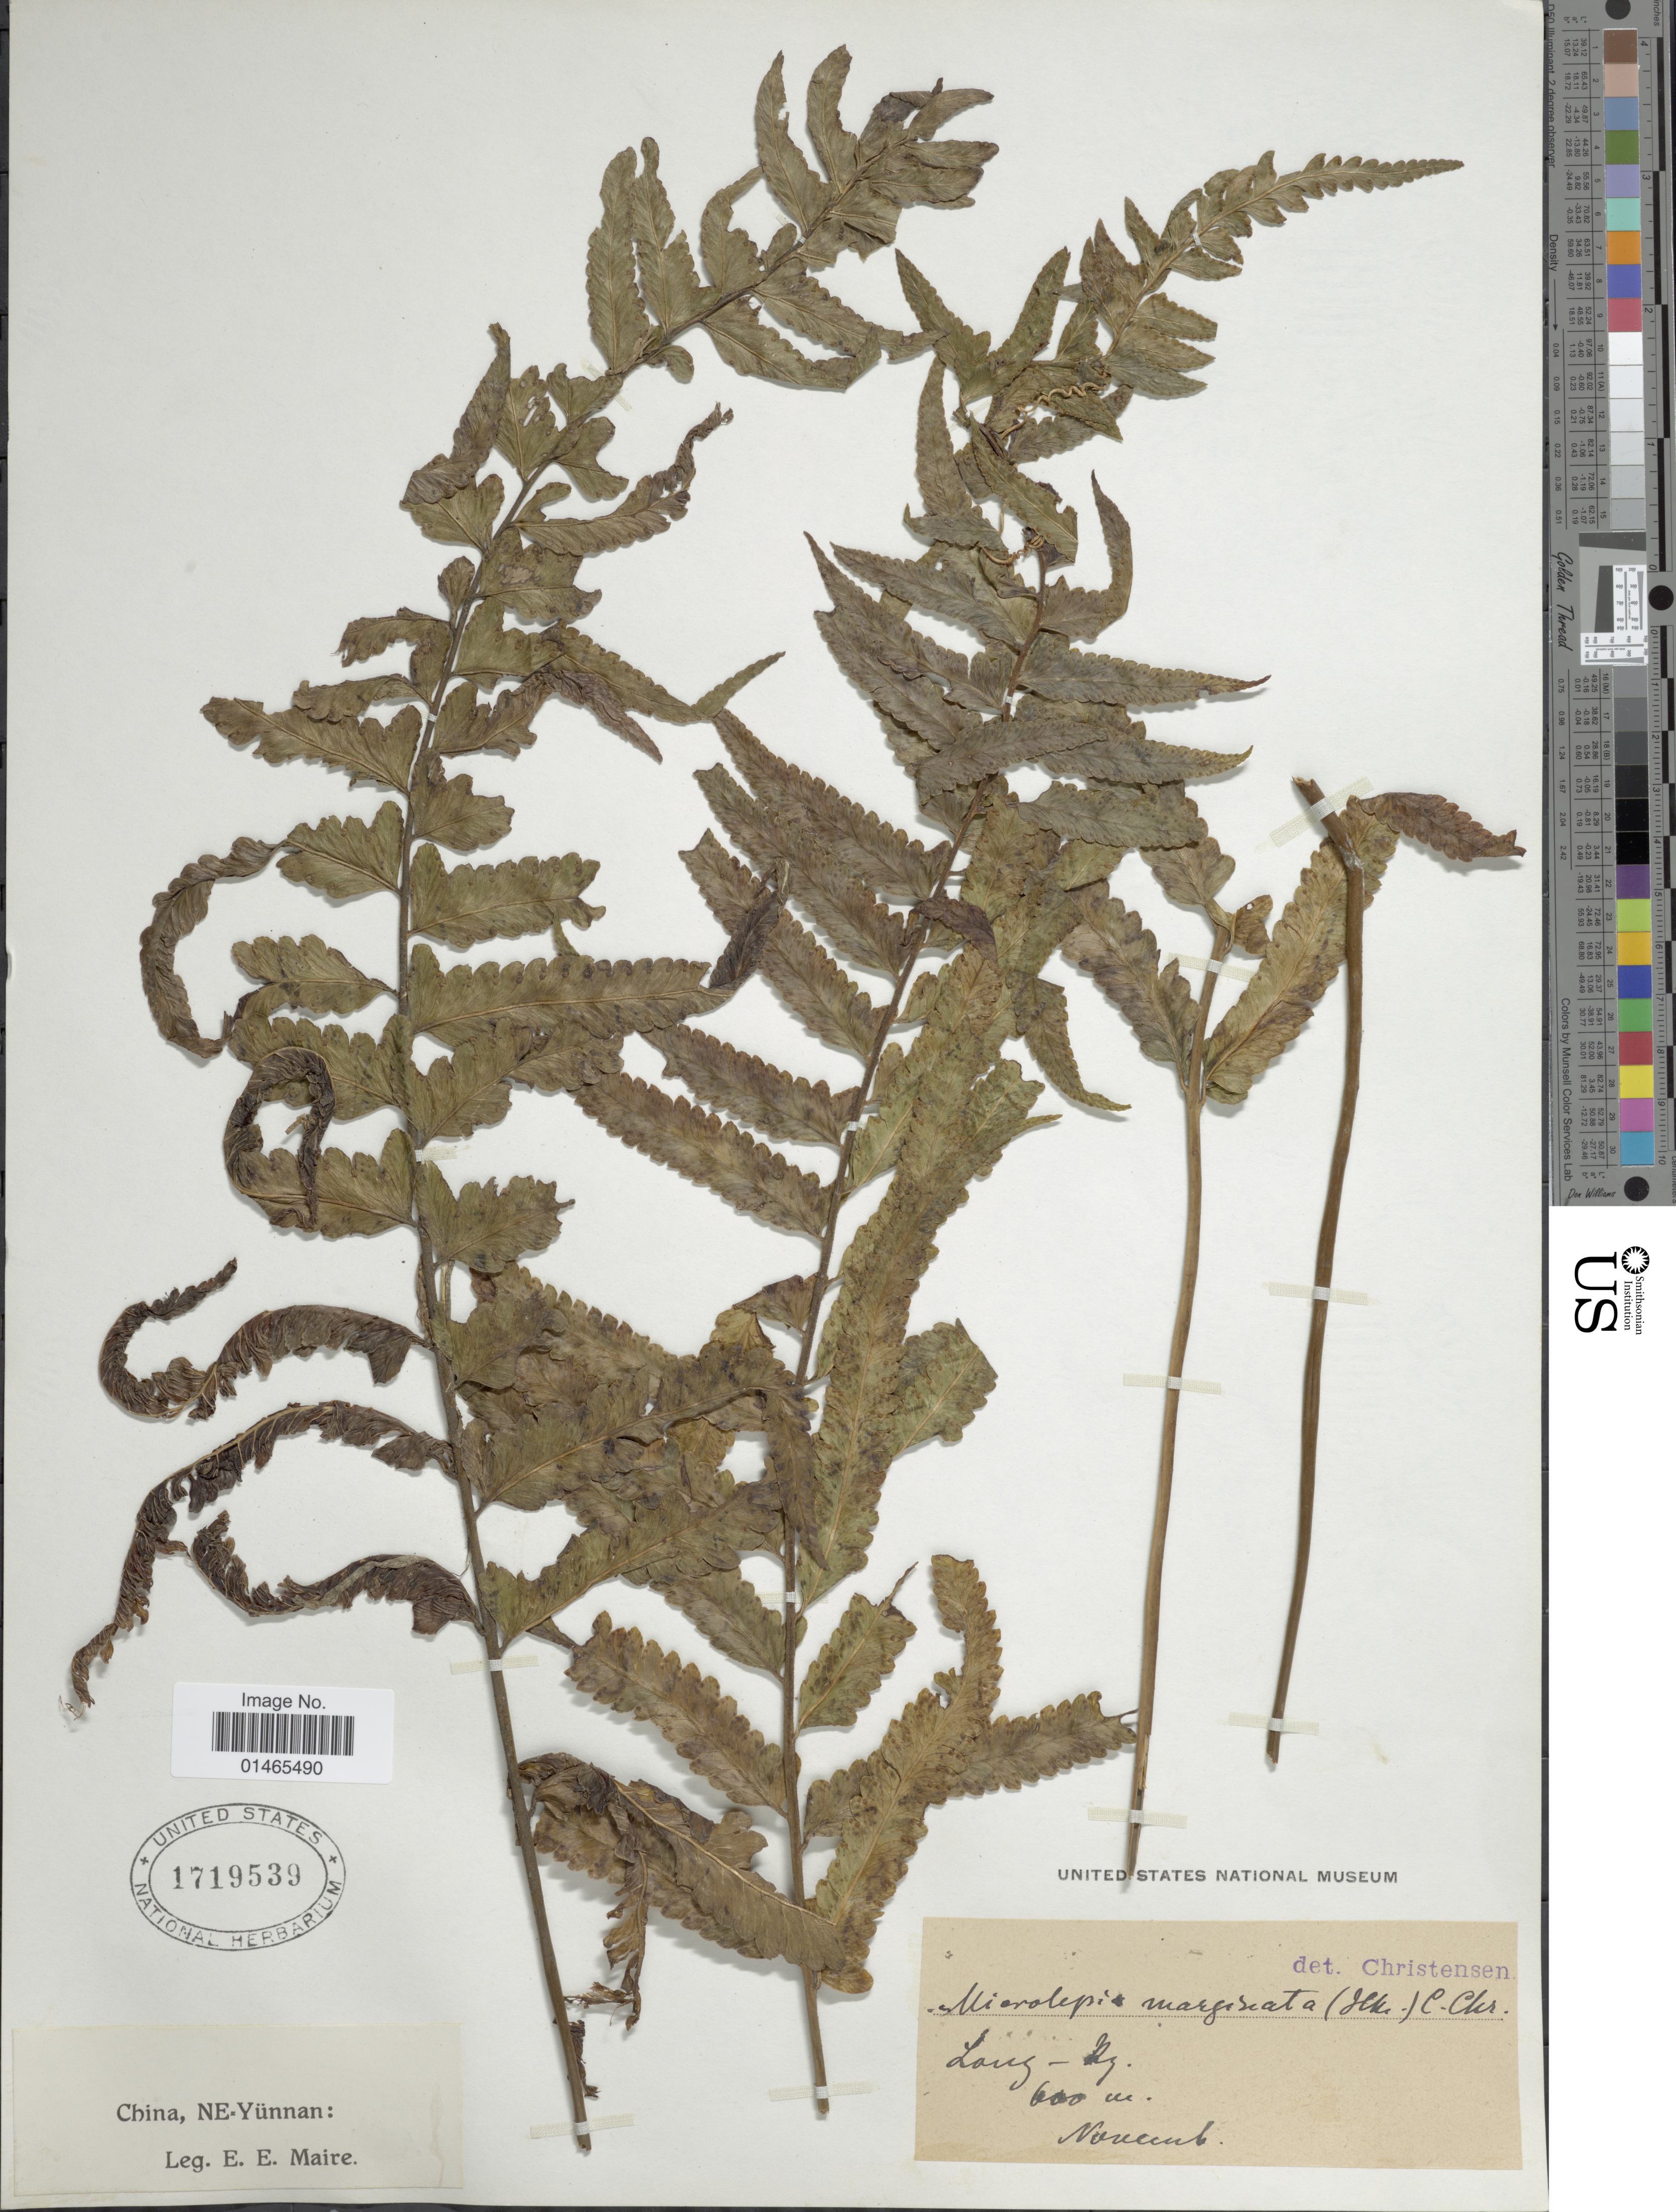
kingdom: Plantae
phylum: Tracheophyta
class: Polypodiopsida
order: Polypodiales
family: Dennstaedtiaceae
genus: Microlepia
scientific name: Microlepia marginata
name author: (Houtt.) C. Chr.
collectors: E. E. Maire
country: China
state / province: Yunnan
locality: NE-Yunnan, Noucuul [interpreted]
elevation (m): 600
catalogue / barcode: US 1719539